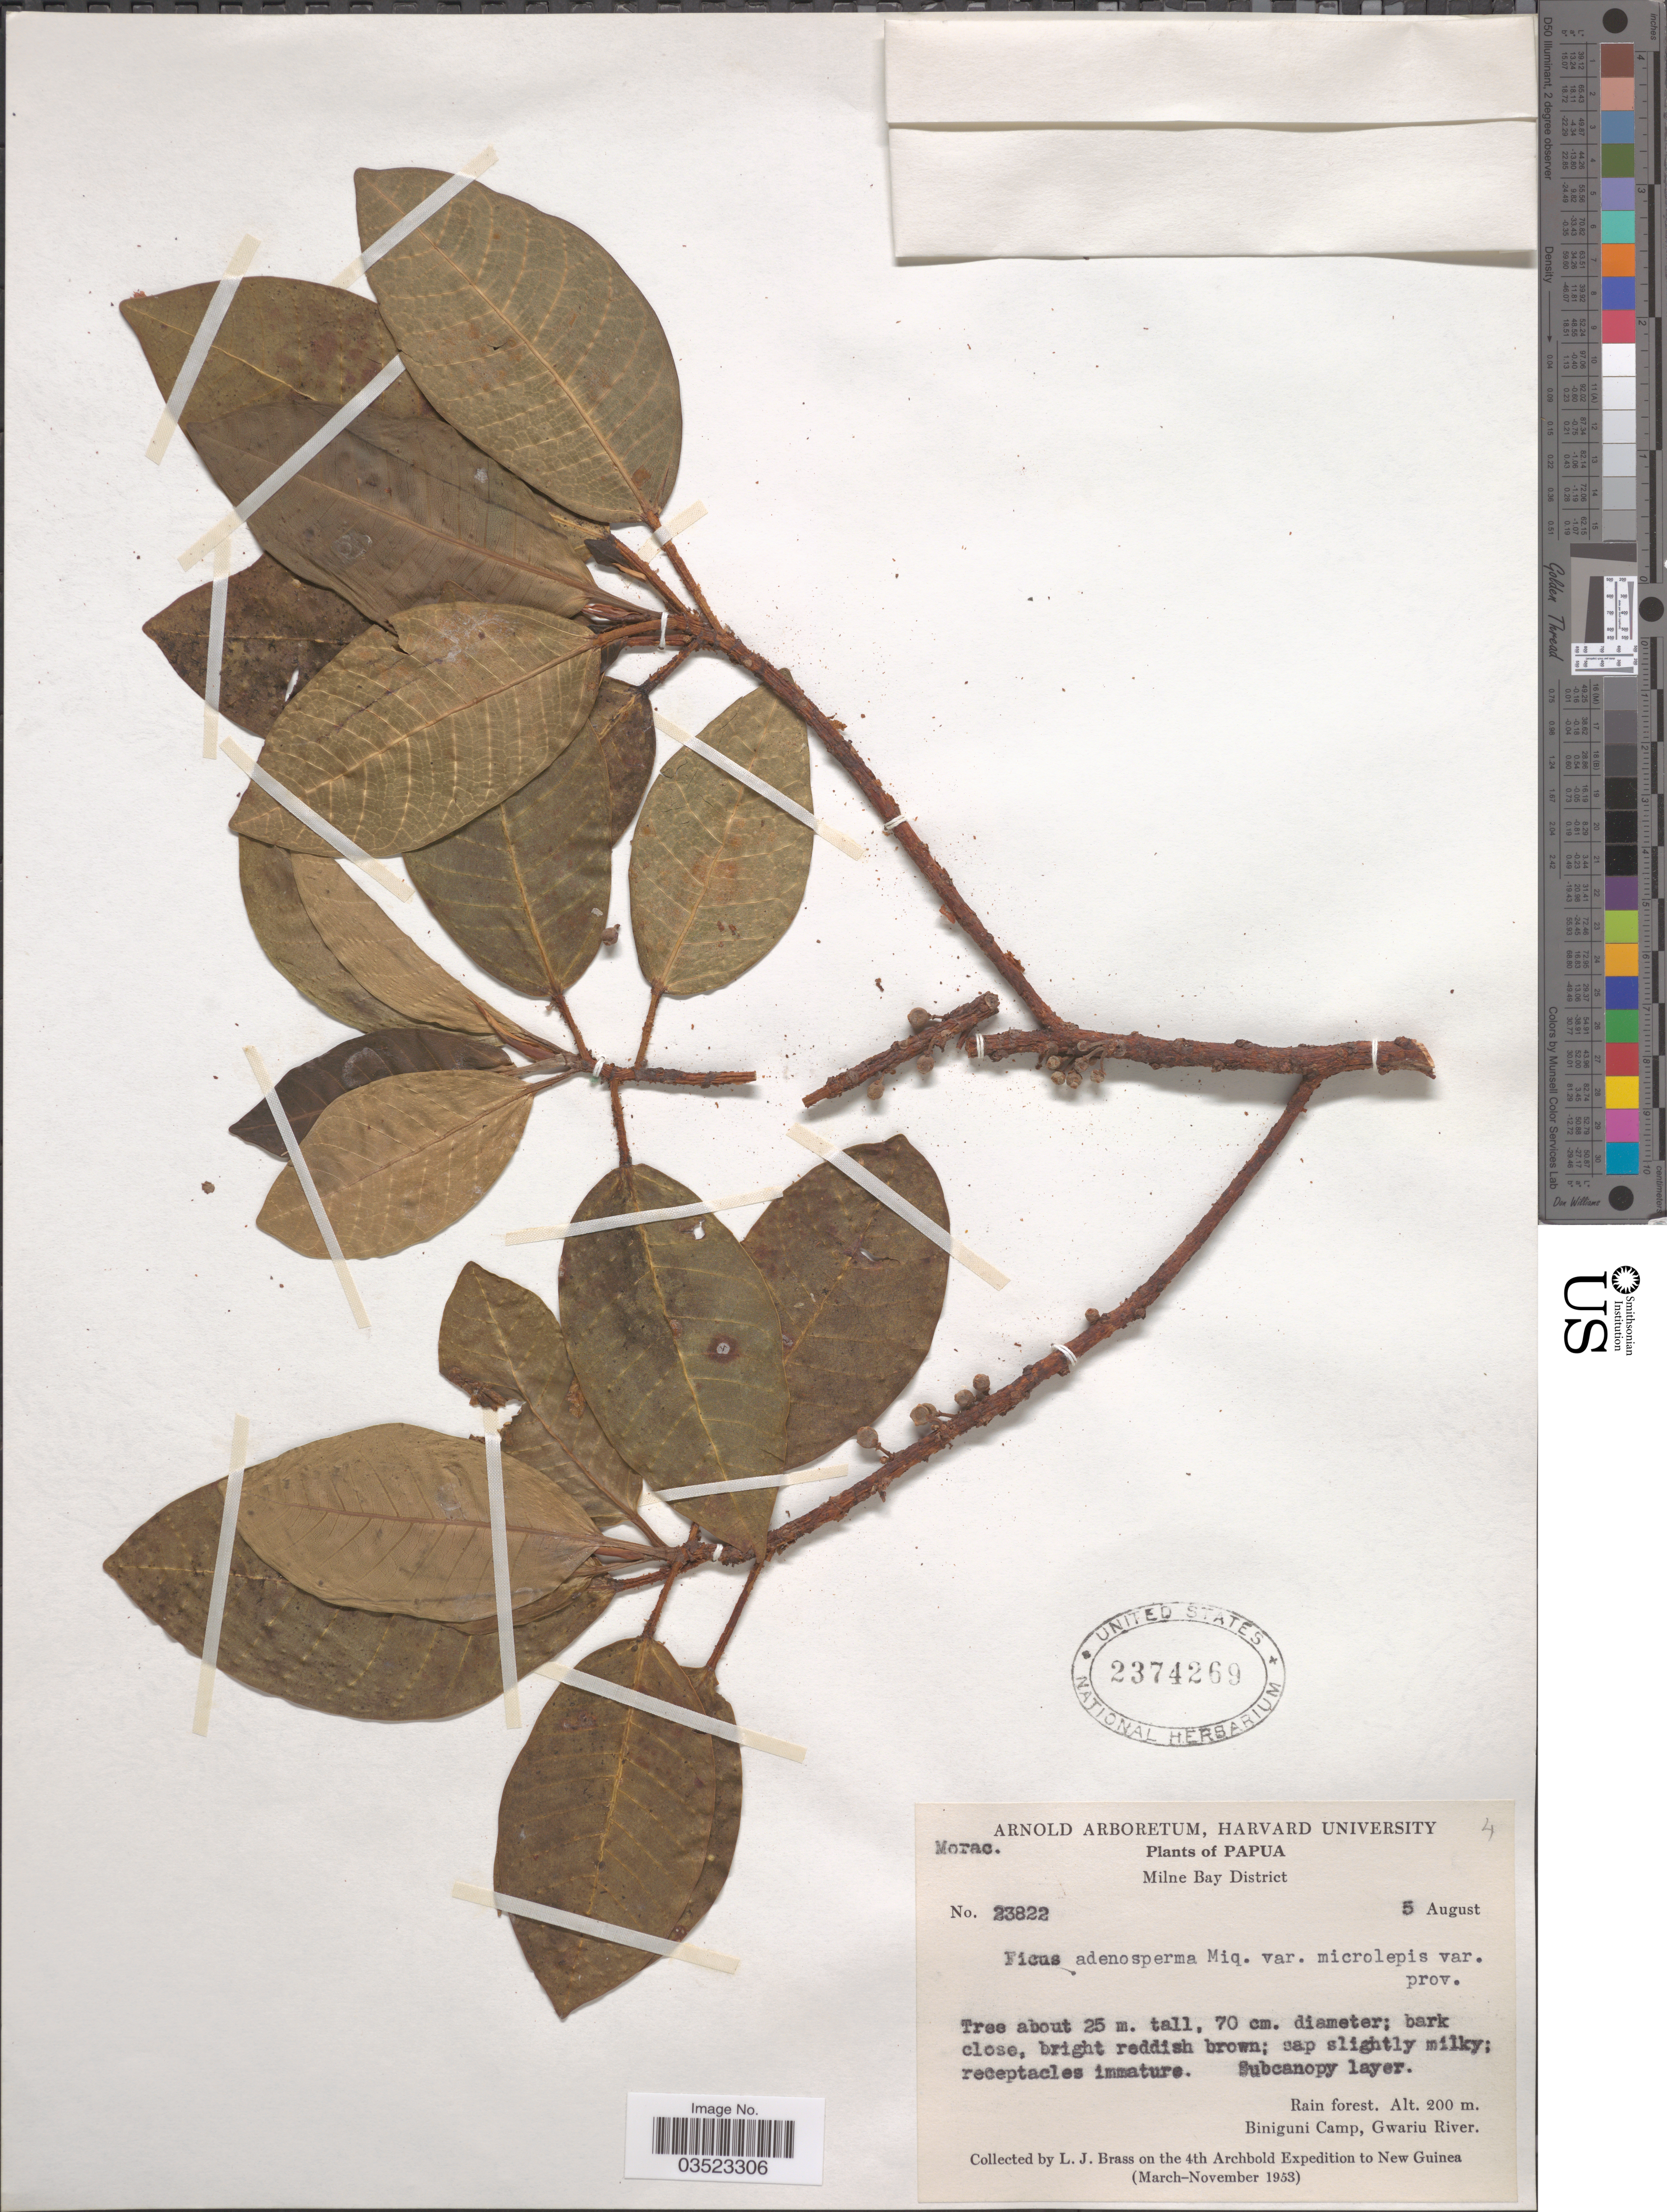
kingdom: Plantae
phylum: Tracheophyta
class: Magnoliopsida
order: Rosales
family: Moraceae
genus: Ficus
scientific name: Ficus adenosperma var. microlepis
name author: Corner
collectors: L. J. Brass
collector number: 23822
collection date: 1953-08-05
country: Papua New Guinea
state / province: Milne Bay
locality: Papua. Milne Bay District. Biniguni Camp, Gwariu River. On the 4th Archbold Expedition to New Guinea (March-November 1953).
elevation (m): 200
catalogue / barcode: US 2374269